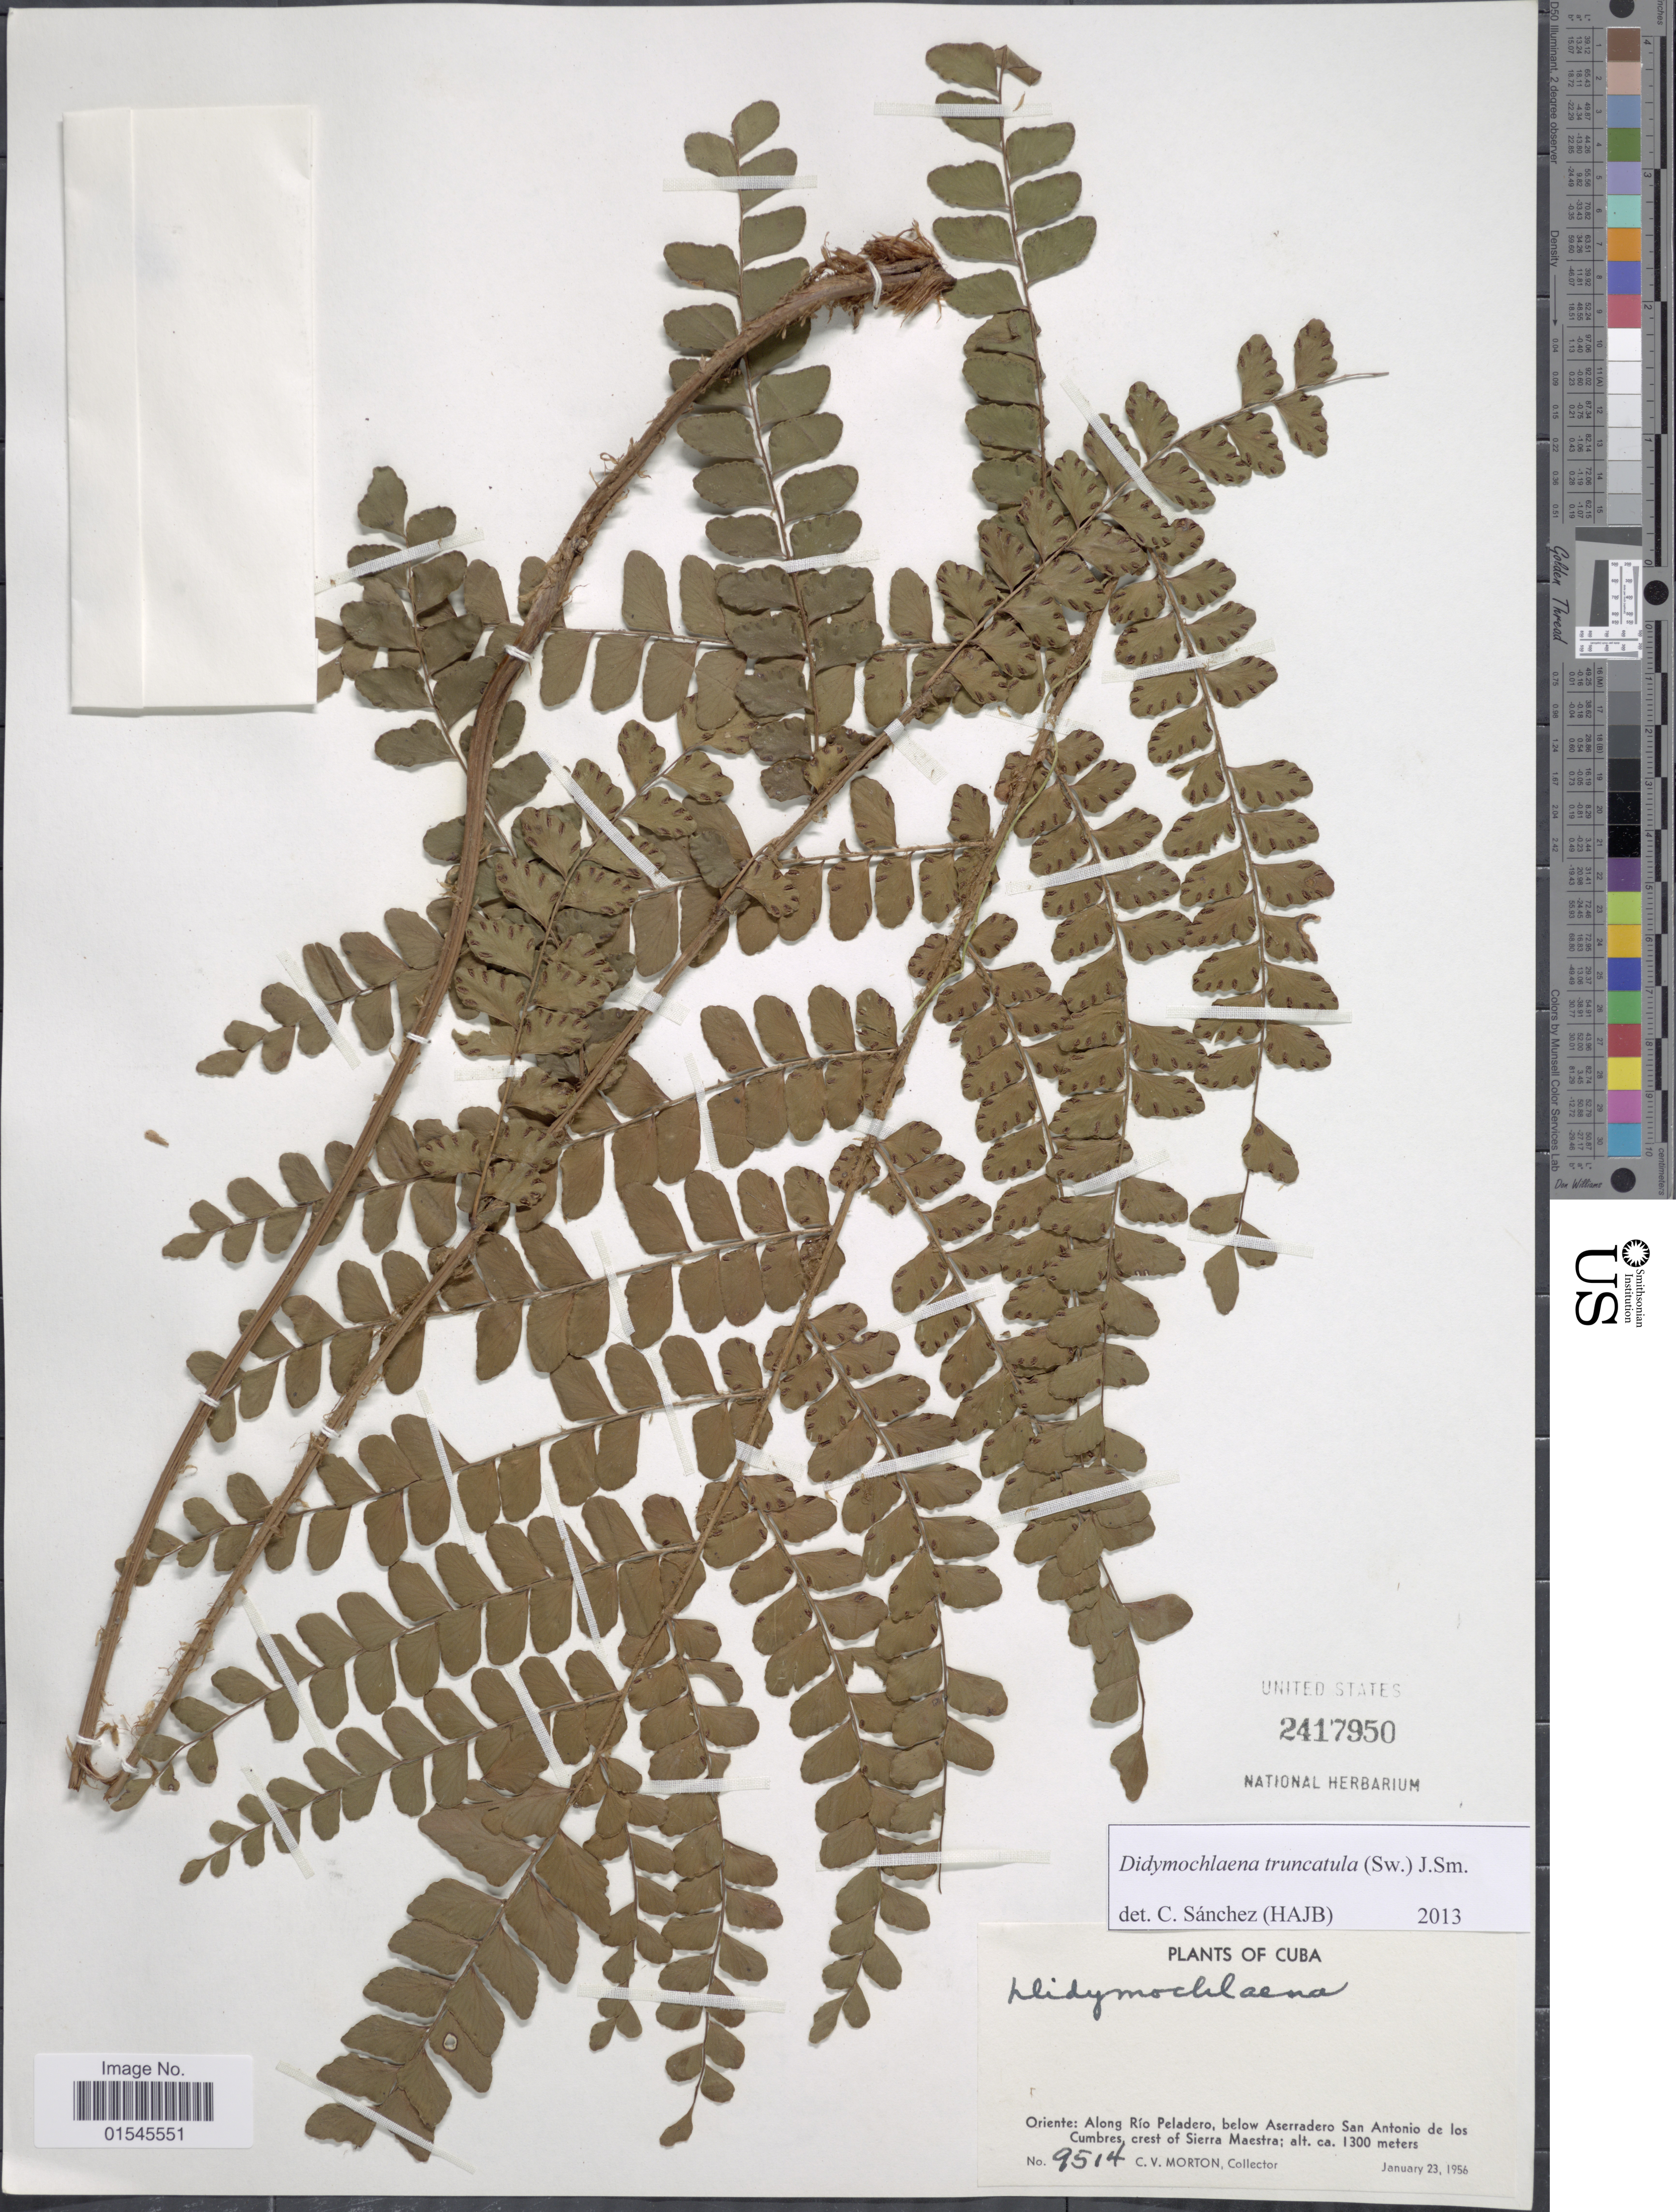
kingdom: Plantae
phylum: Tracheophyta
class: Polypodiopsida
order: Polypodiales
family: Didymochlaenaceae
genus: Didymochlaena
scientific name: Didymochlaena truncatula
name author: (Sw.) J. Sm.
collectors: C. V. Morton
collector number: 9514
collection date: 1956-01-23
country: Cuba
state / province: Oriente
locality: Cuba. Oriente: Along Rio Peladero, below Aerradero San Antonio de los Cumbres crest of Sierra Maestra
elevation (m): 1300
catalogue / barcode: US 2417950